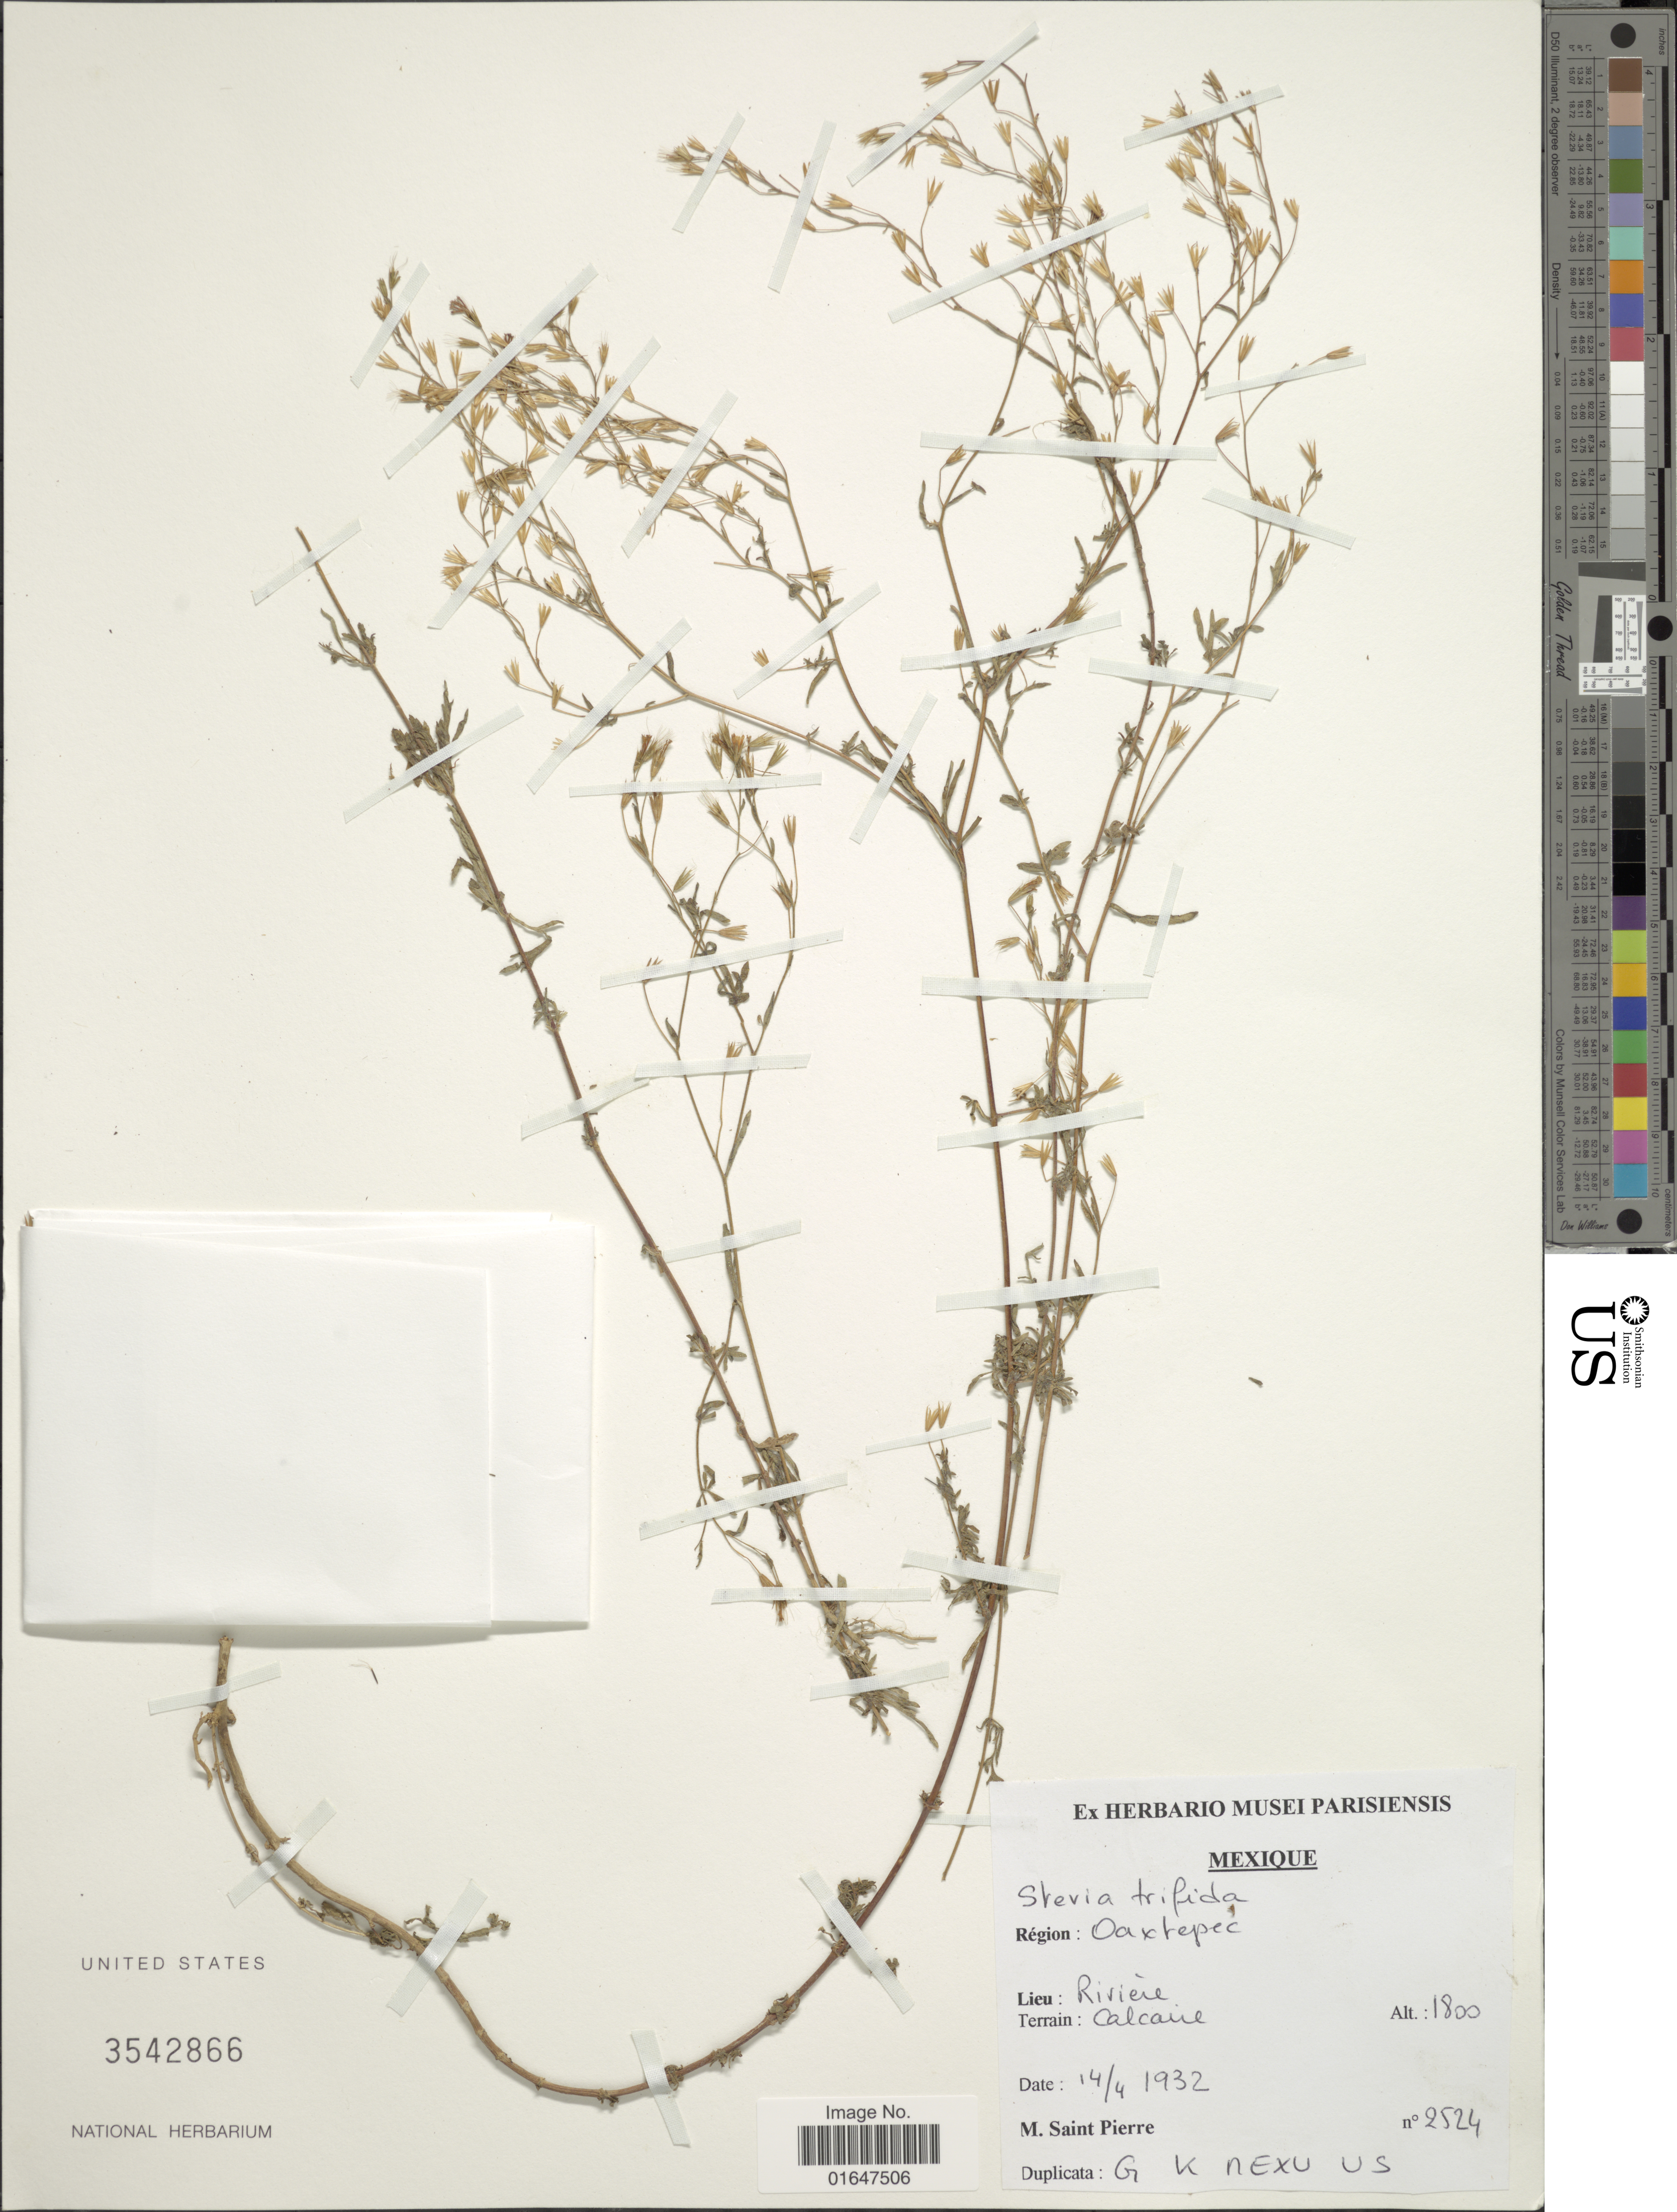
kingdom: Plantae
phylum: Tracheophyta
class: Magnoliopsida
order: Asterales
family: Asteraceae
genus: Stevia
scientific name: Stevia trifida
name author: Lag.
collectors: M. Saint-Pierre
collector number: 2524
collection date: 1932-04-14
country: Mexico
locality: Mexique, Oaxtepec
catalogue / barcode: US 3542866